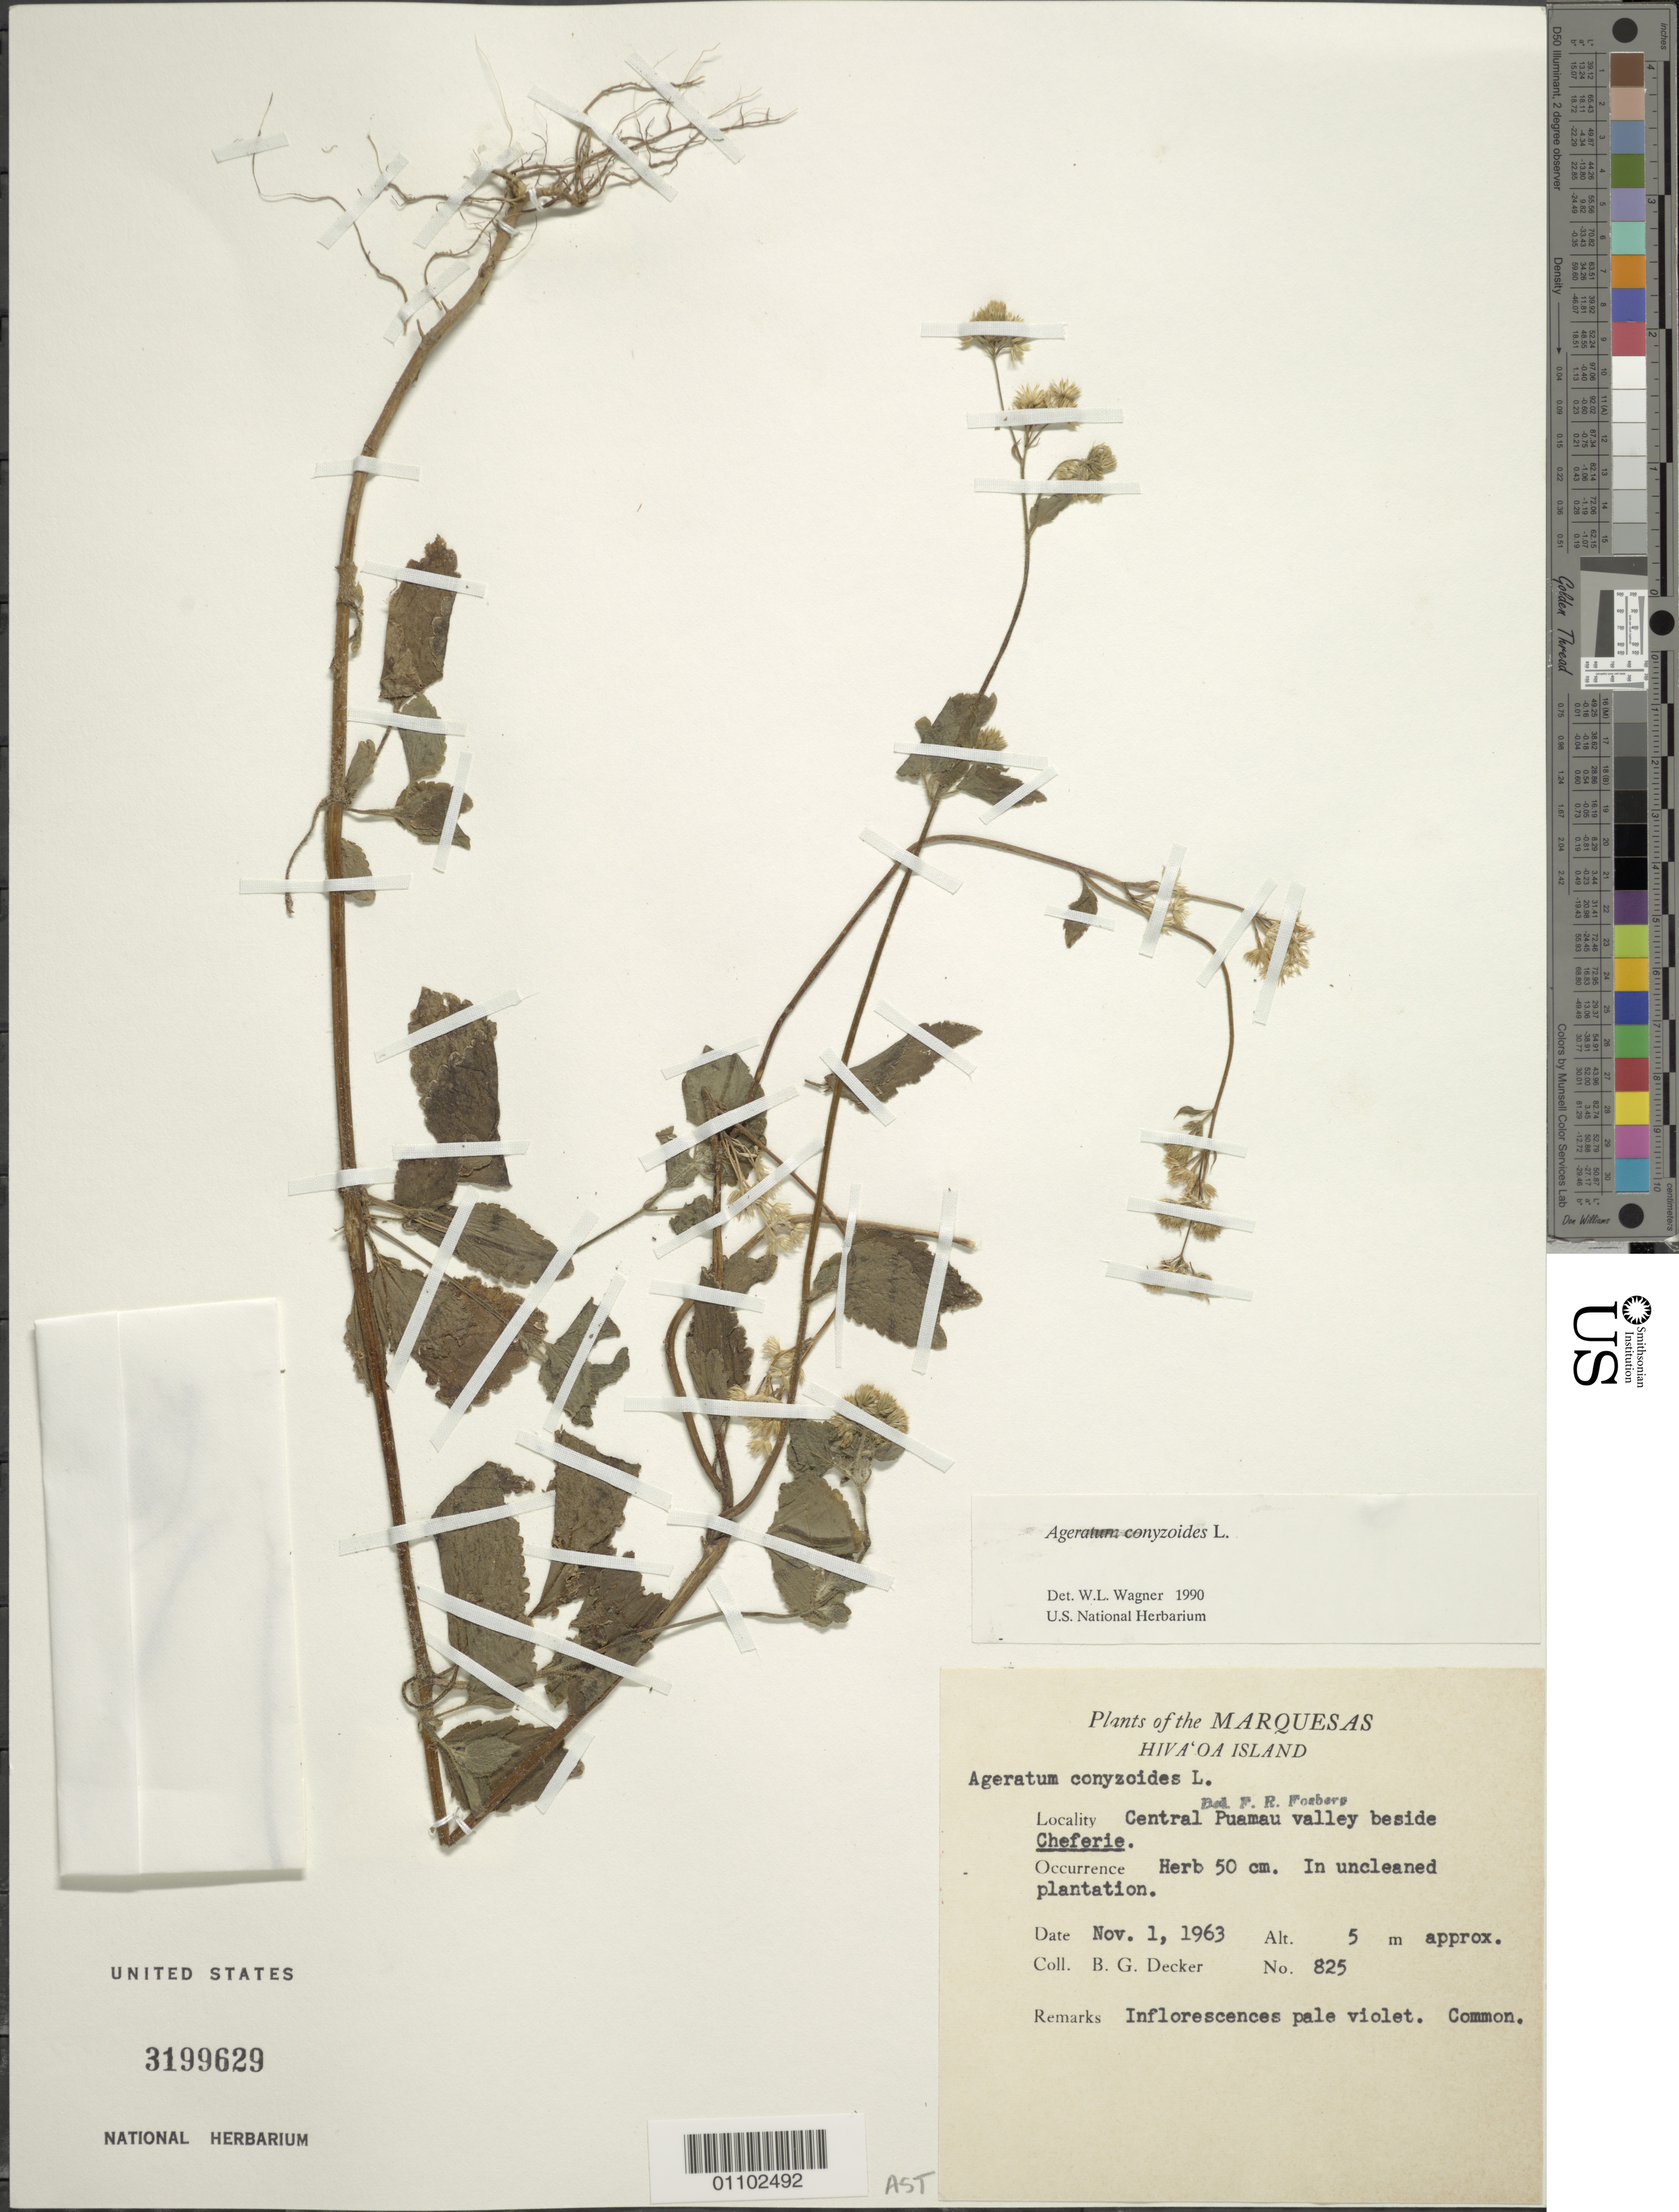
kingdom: Plantae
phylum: Tracheophyta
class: Magnoliopsida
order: Asterales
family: Asteraceae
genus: Ageratum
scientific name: Ageratum conyzoides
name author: L.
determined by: Wagner, W. L., (BOT), Smithsonian Institution - National Museum of Natural History (UNITED STATES)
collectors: B. G. Decker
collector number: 825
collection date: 1963-11-01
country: French Polynesia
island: Hiva Oa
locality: central Puamau Valley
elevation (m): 5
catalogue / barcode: US 3199629